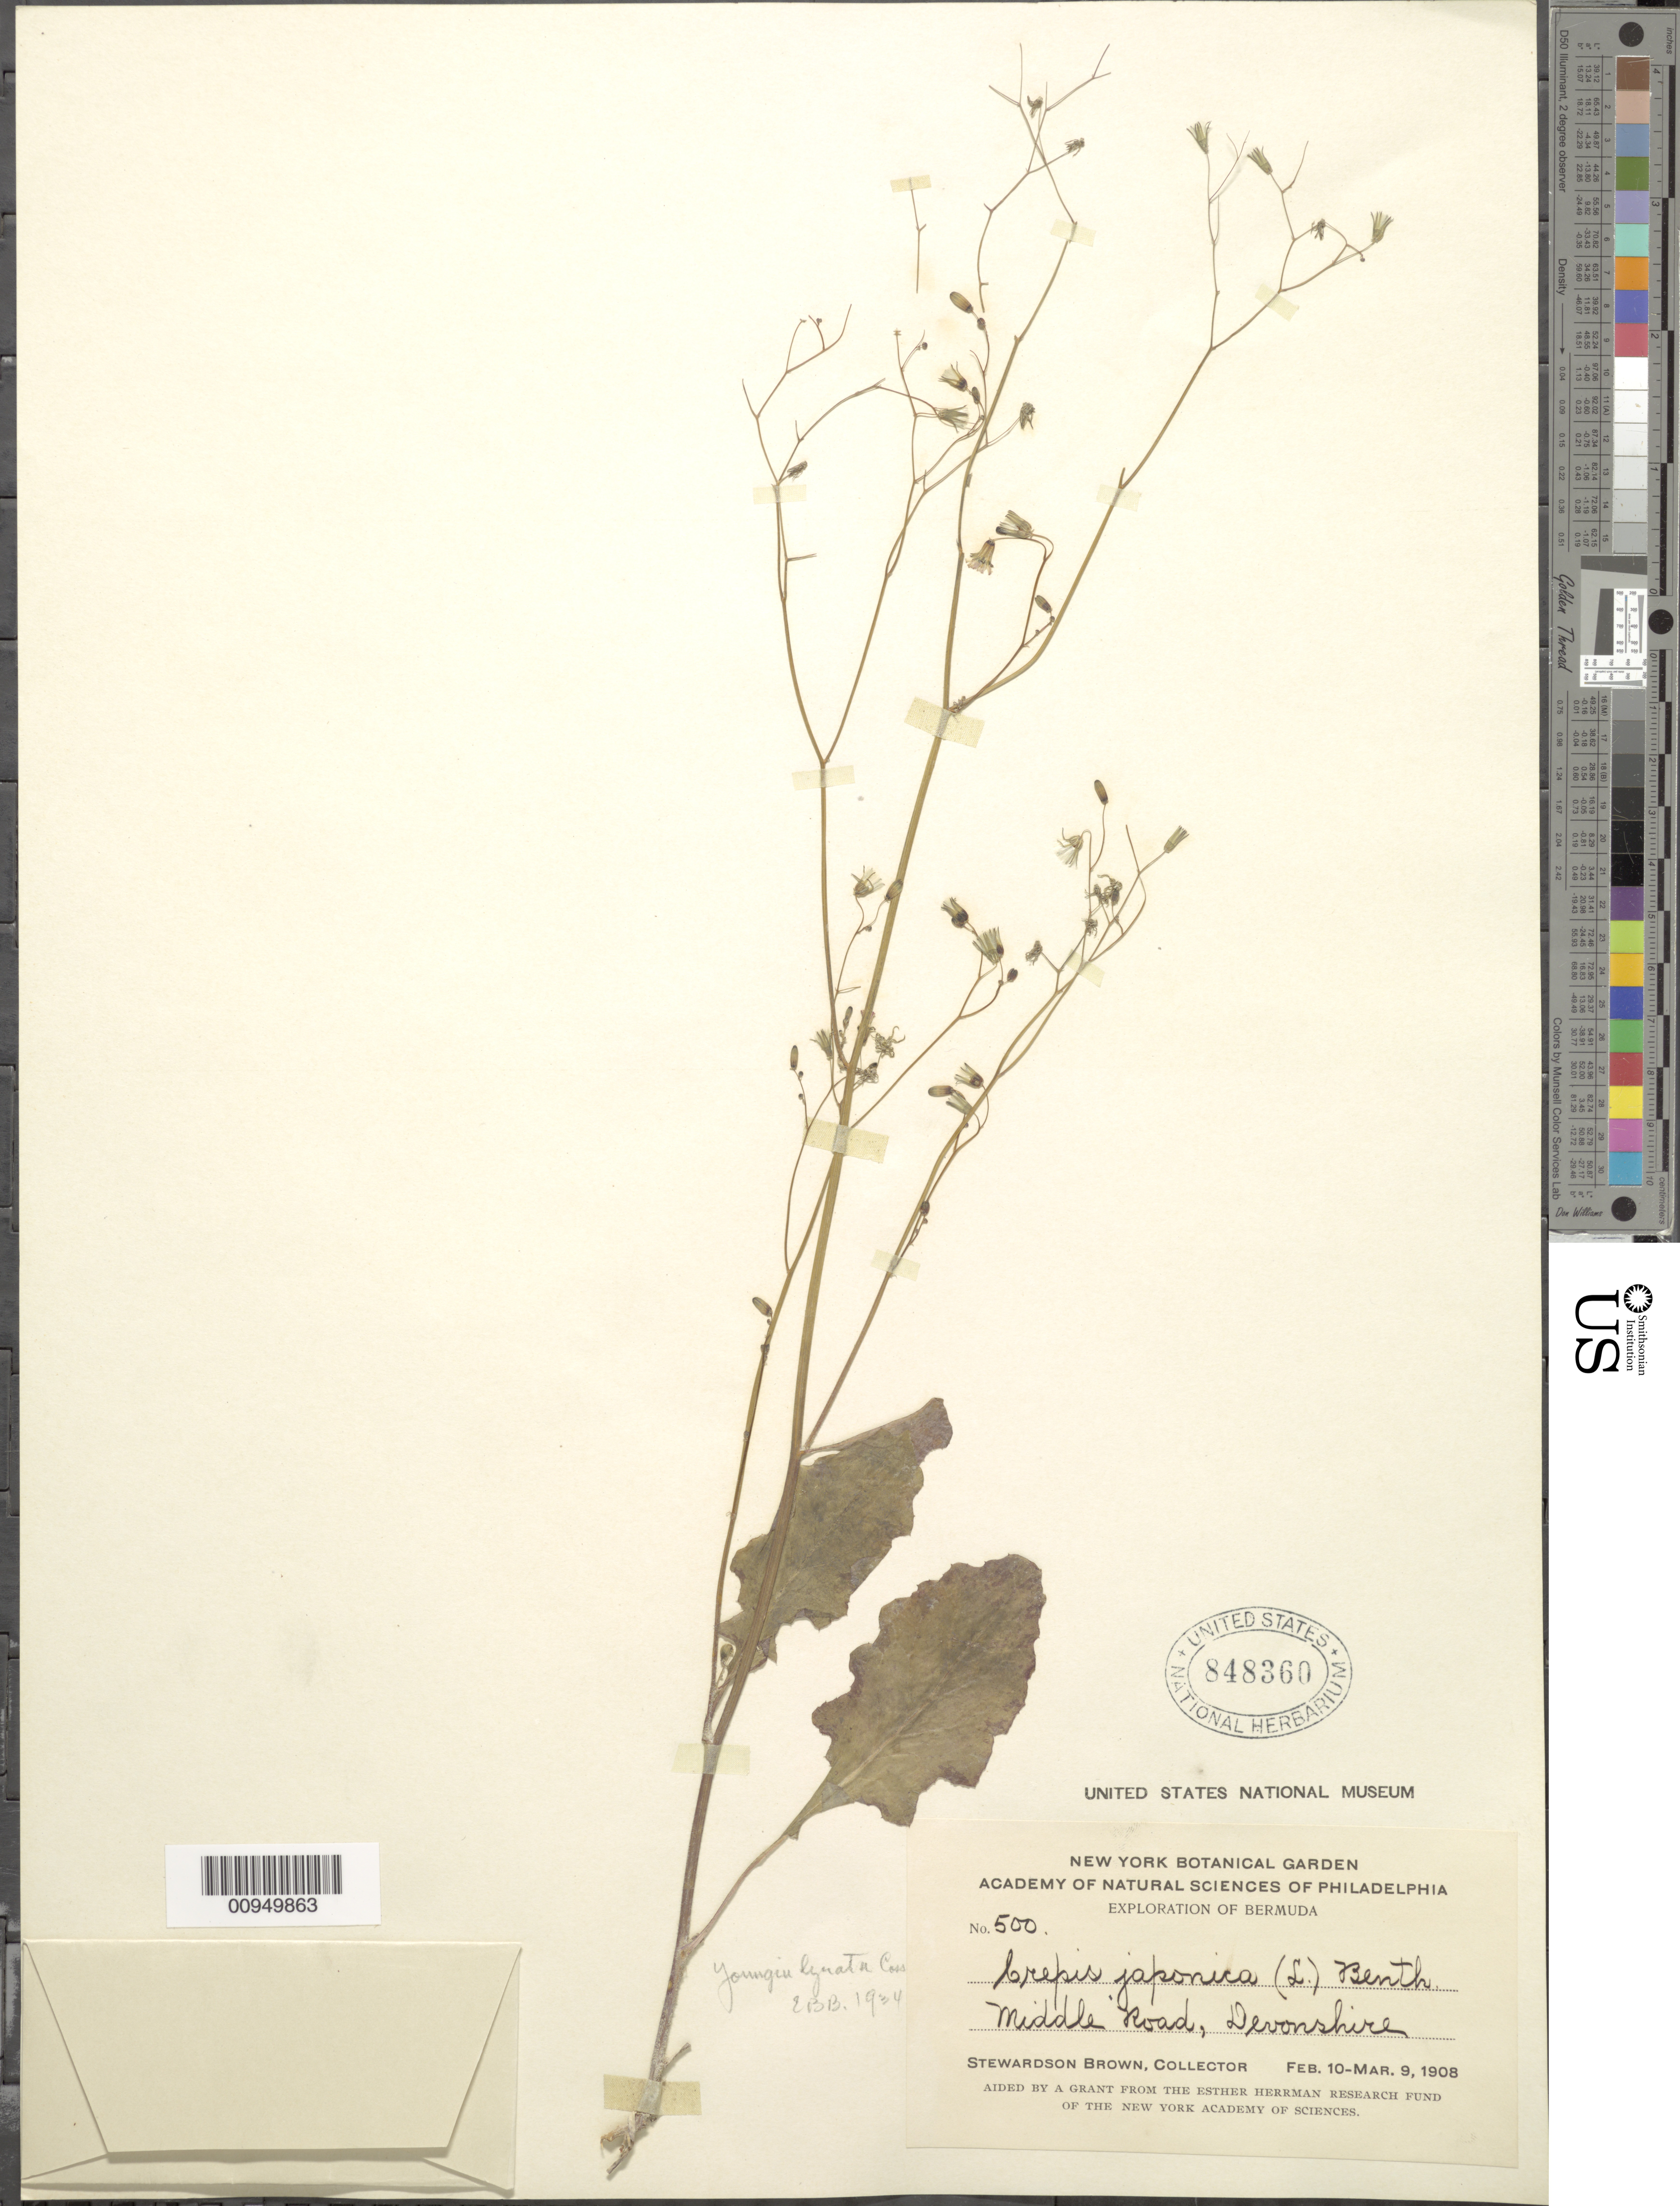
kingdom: Plantae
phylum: Tracheophyta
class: Magnoliopsida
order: Asterales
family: Asteraceae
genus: Youngia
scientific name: Youngia japonica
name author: (L.) DC.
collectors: S. Brown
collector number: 500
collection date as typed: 10 Feb 1908 to 09 Mar 1908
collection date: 1908-02-10/1908-03-09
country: Bermuda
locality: Middle Road, Devonshire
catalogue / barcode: US 848360